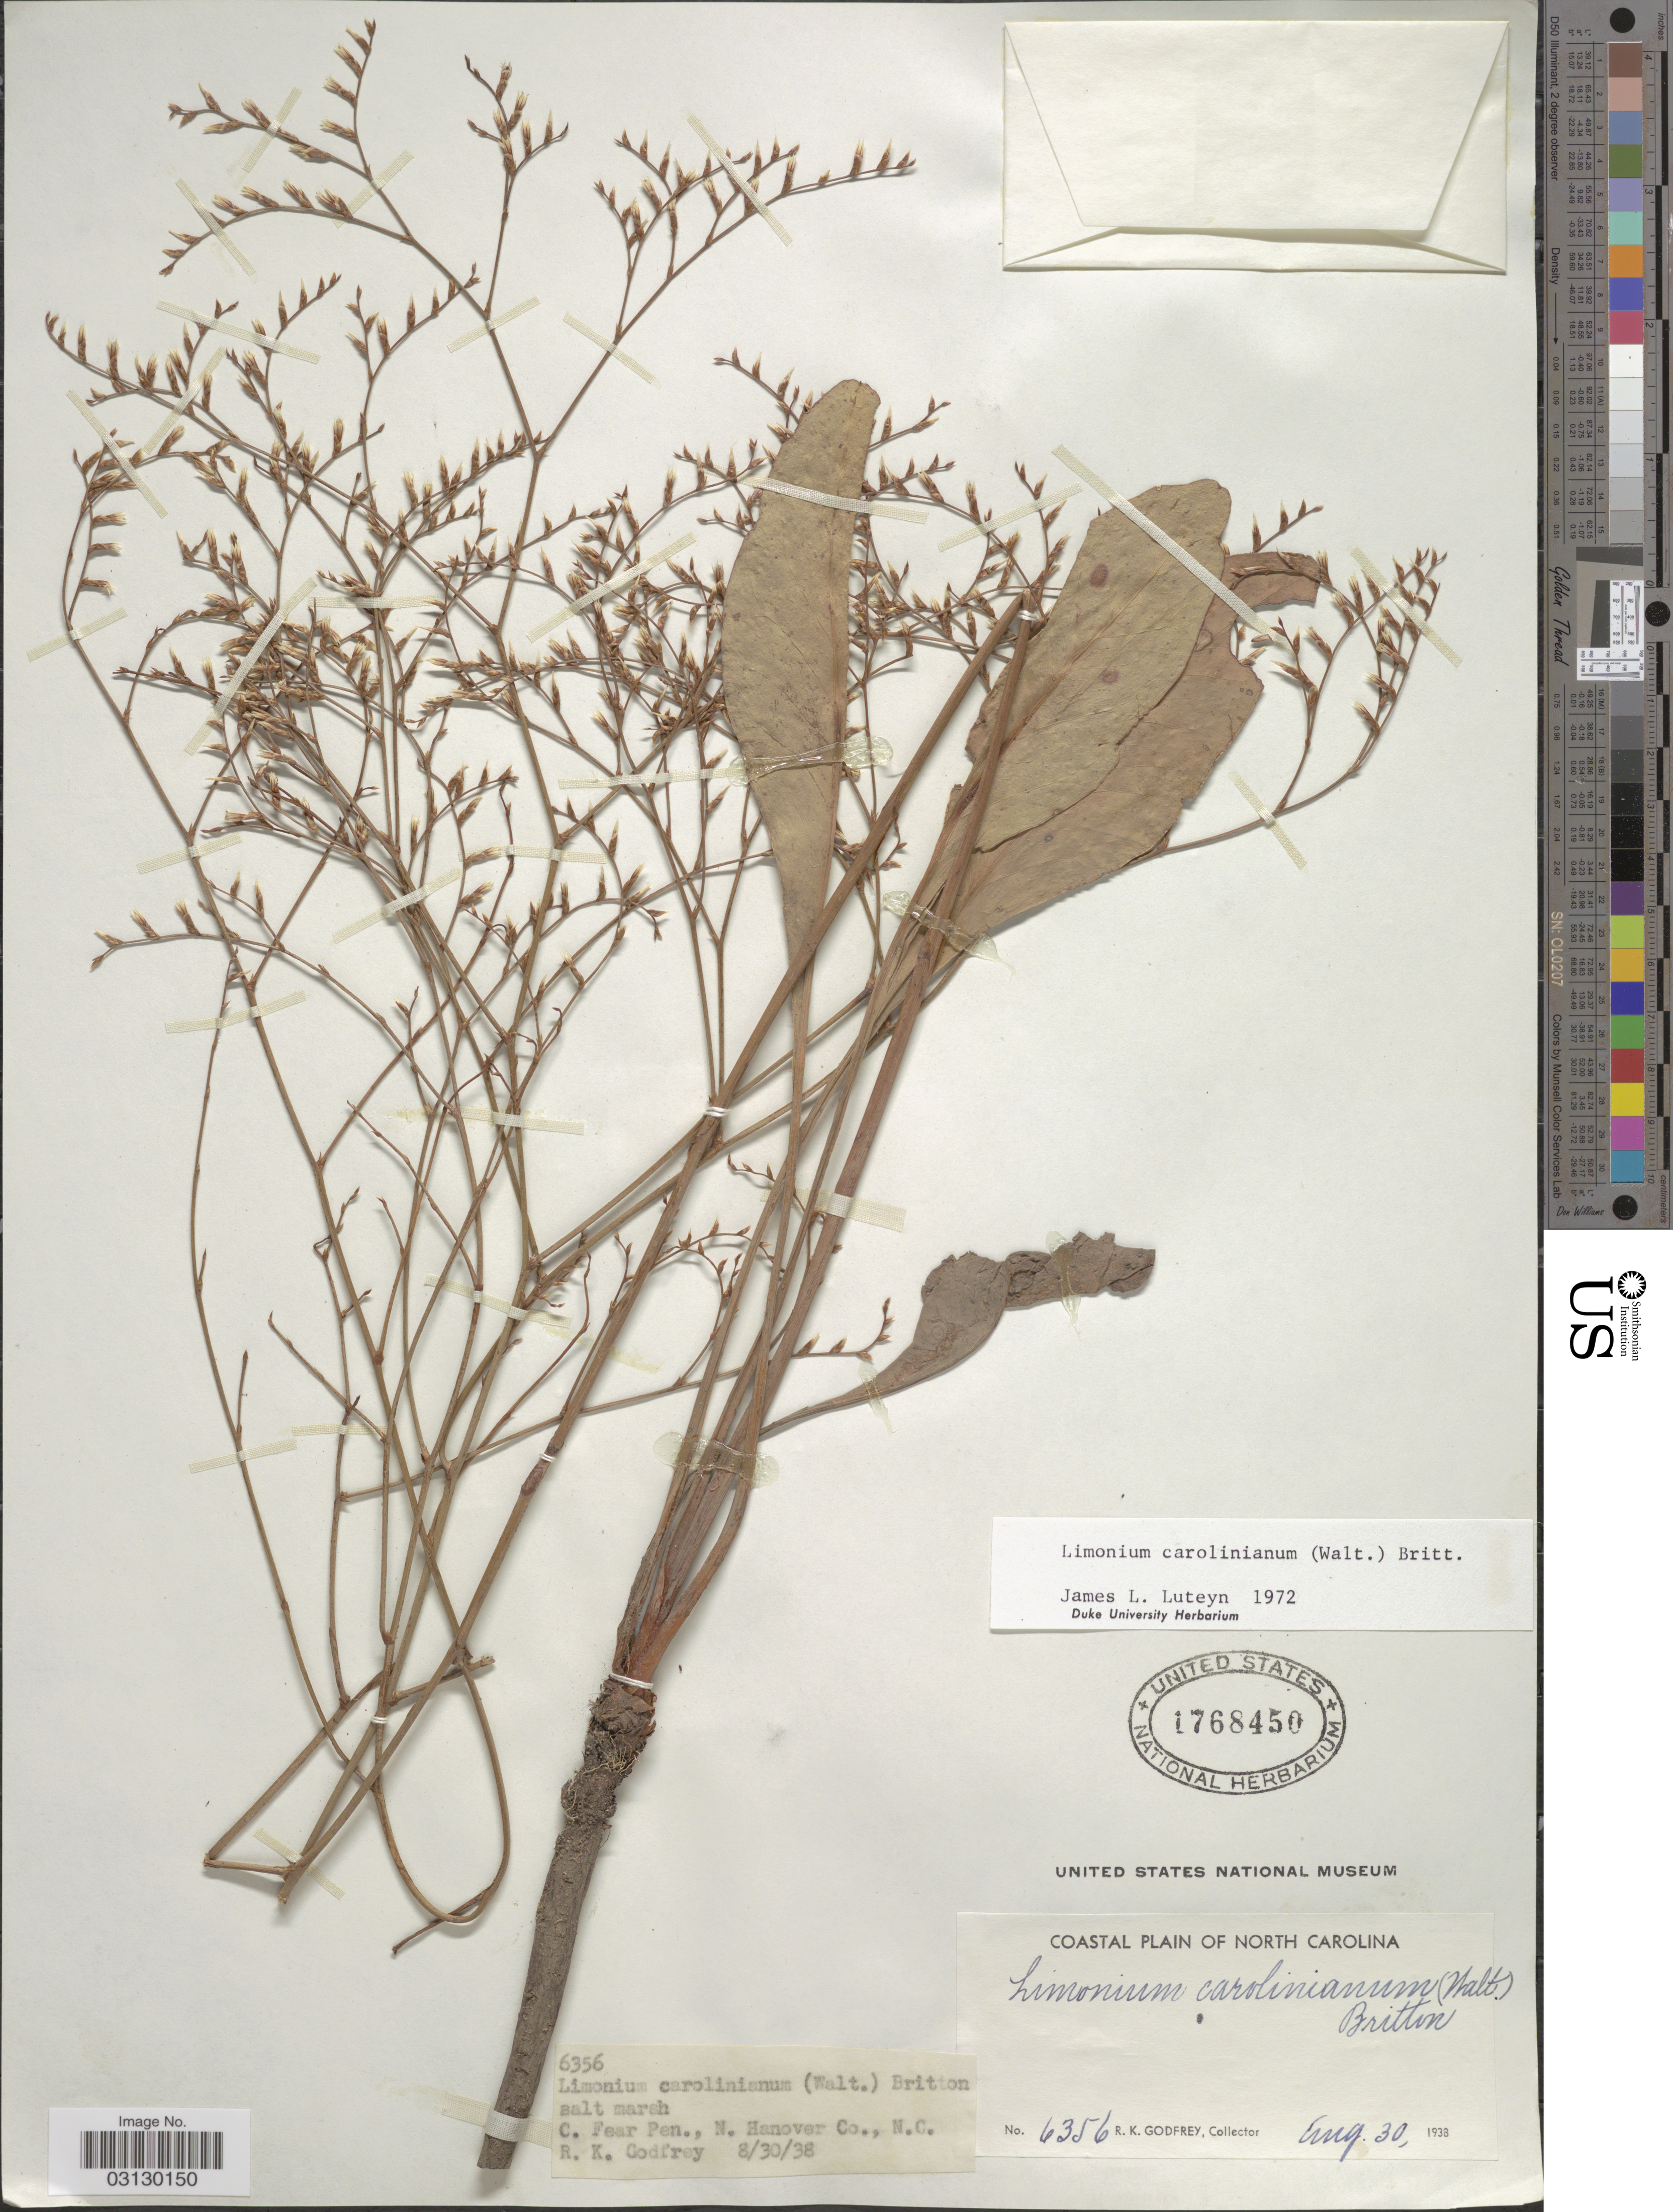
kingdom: Plantae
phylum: Tracheophyta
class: Magnoliopsida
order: Caryophyllales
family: Plumbaginaceae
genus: Limonium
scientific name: Limonium carolinianum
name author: (Walter) Britton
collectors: R. K. Godfrey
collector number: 6356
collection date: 1938-08-30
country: United States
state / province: North Carolina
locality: C. Fear Pen., N. Hanover Co.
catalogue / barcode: US 1768450